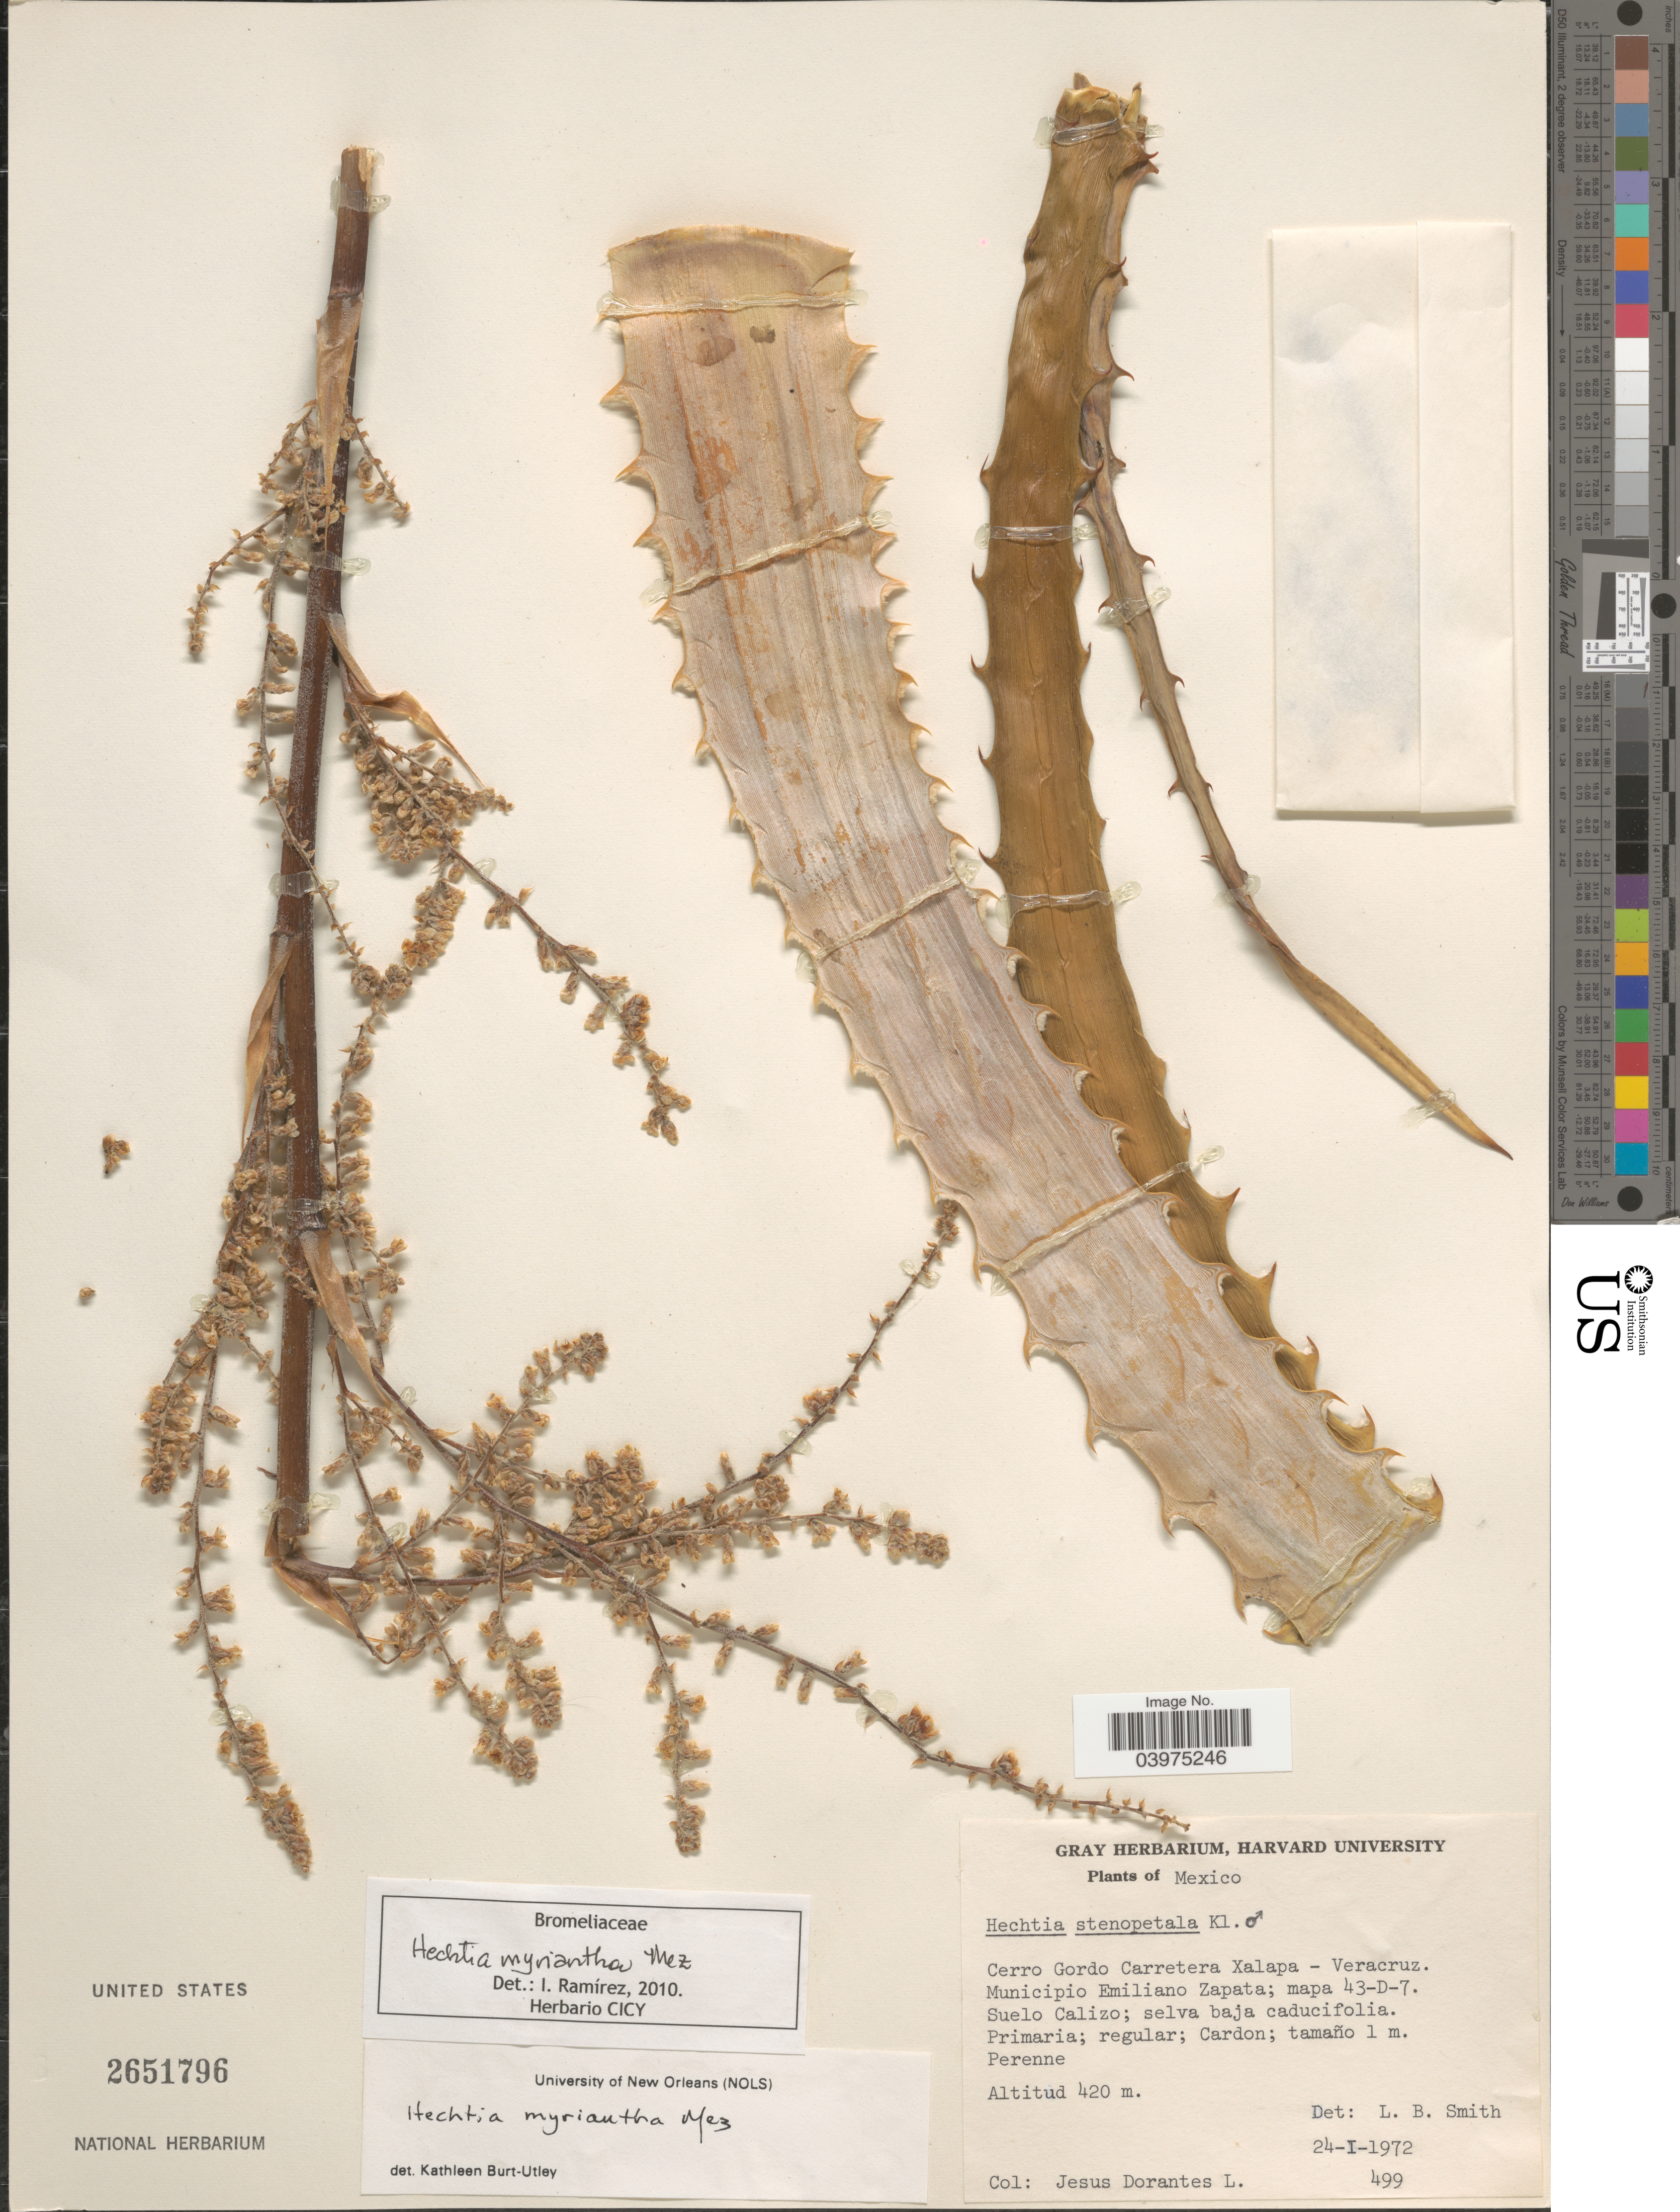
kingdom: Plantae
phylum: Tracheophyta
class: Liliopsida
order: Poales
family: Bromeliaceae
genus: Hechtia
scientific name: Hechtia myriantha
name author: Mez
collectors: J. Dorantes L.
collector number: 499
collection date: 1972-01-24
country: Mexico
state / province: Veracruz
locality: Cerro Gordo Carretera Xalapa - Veracruz. Municipio Emiliano Zapata; mapa 43-D-7.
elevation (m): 420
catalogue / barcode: US 2651796